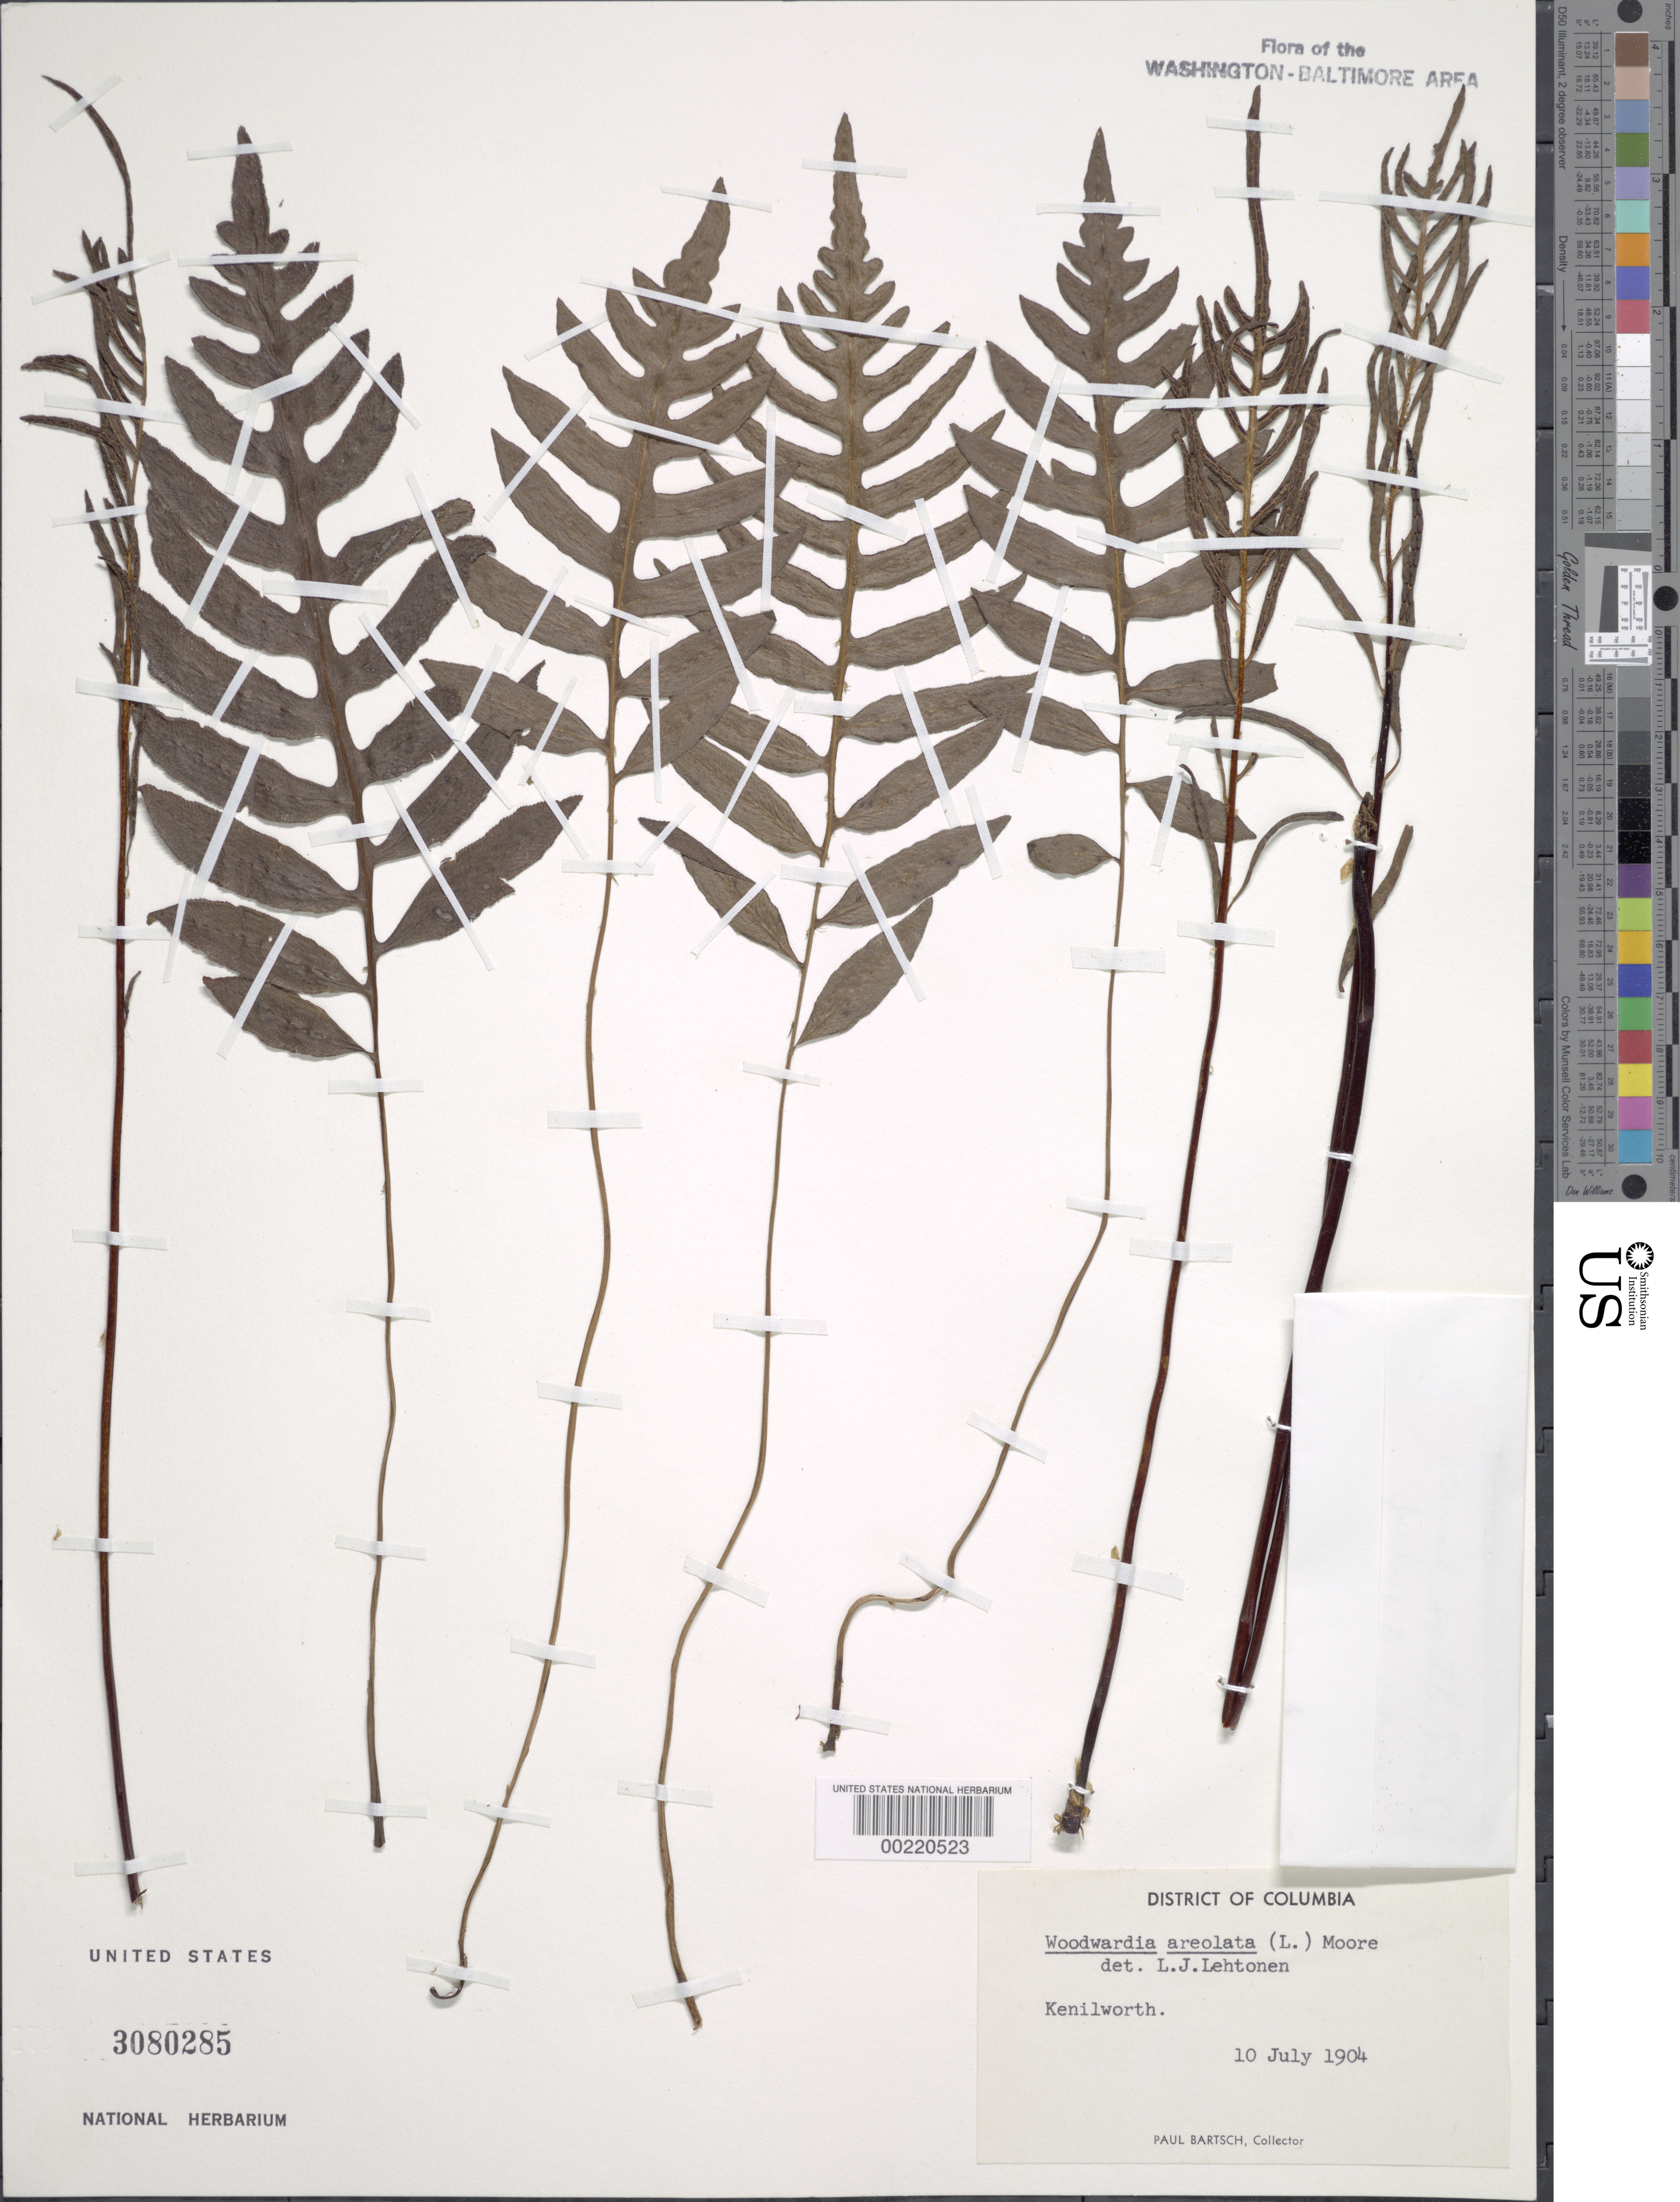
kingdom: Plantae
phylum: Tracheophyta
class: Polypodiopsida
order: Polypodiales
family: Blechnaceae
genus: Woodwardia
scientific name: Woodwardia areolata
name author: (L.) T. Moore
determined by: Lehtonen, L.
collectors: P. Bartsch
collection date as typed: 10 Jul 1904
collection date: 1904-07-10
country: United States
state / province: District of Columbia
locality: Kenilworth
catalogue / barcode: US 3080285